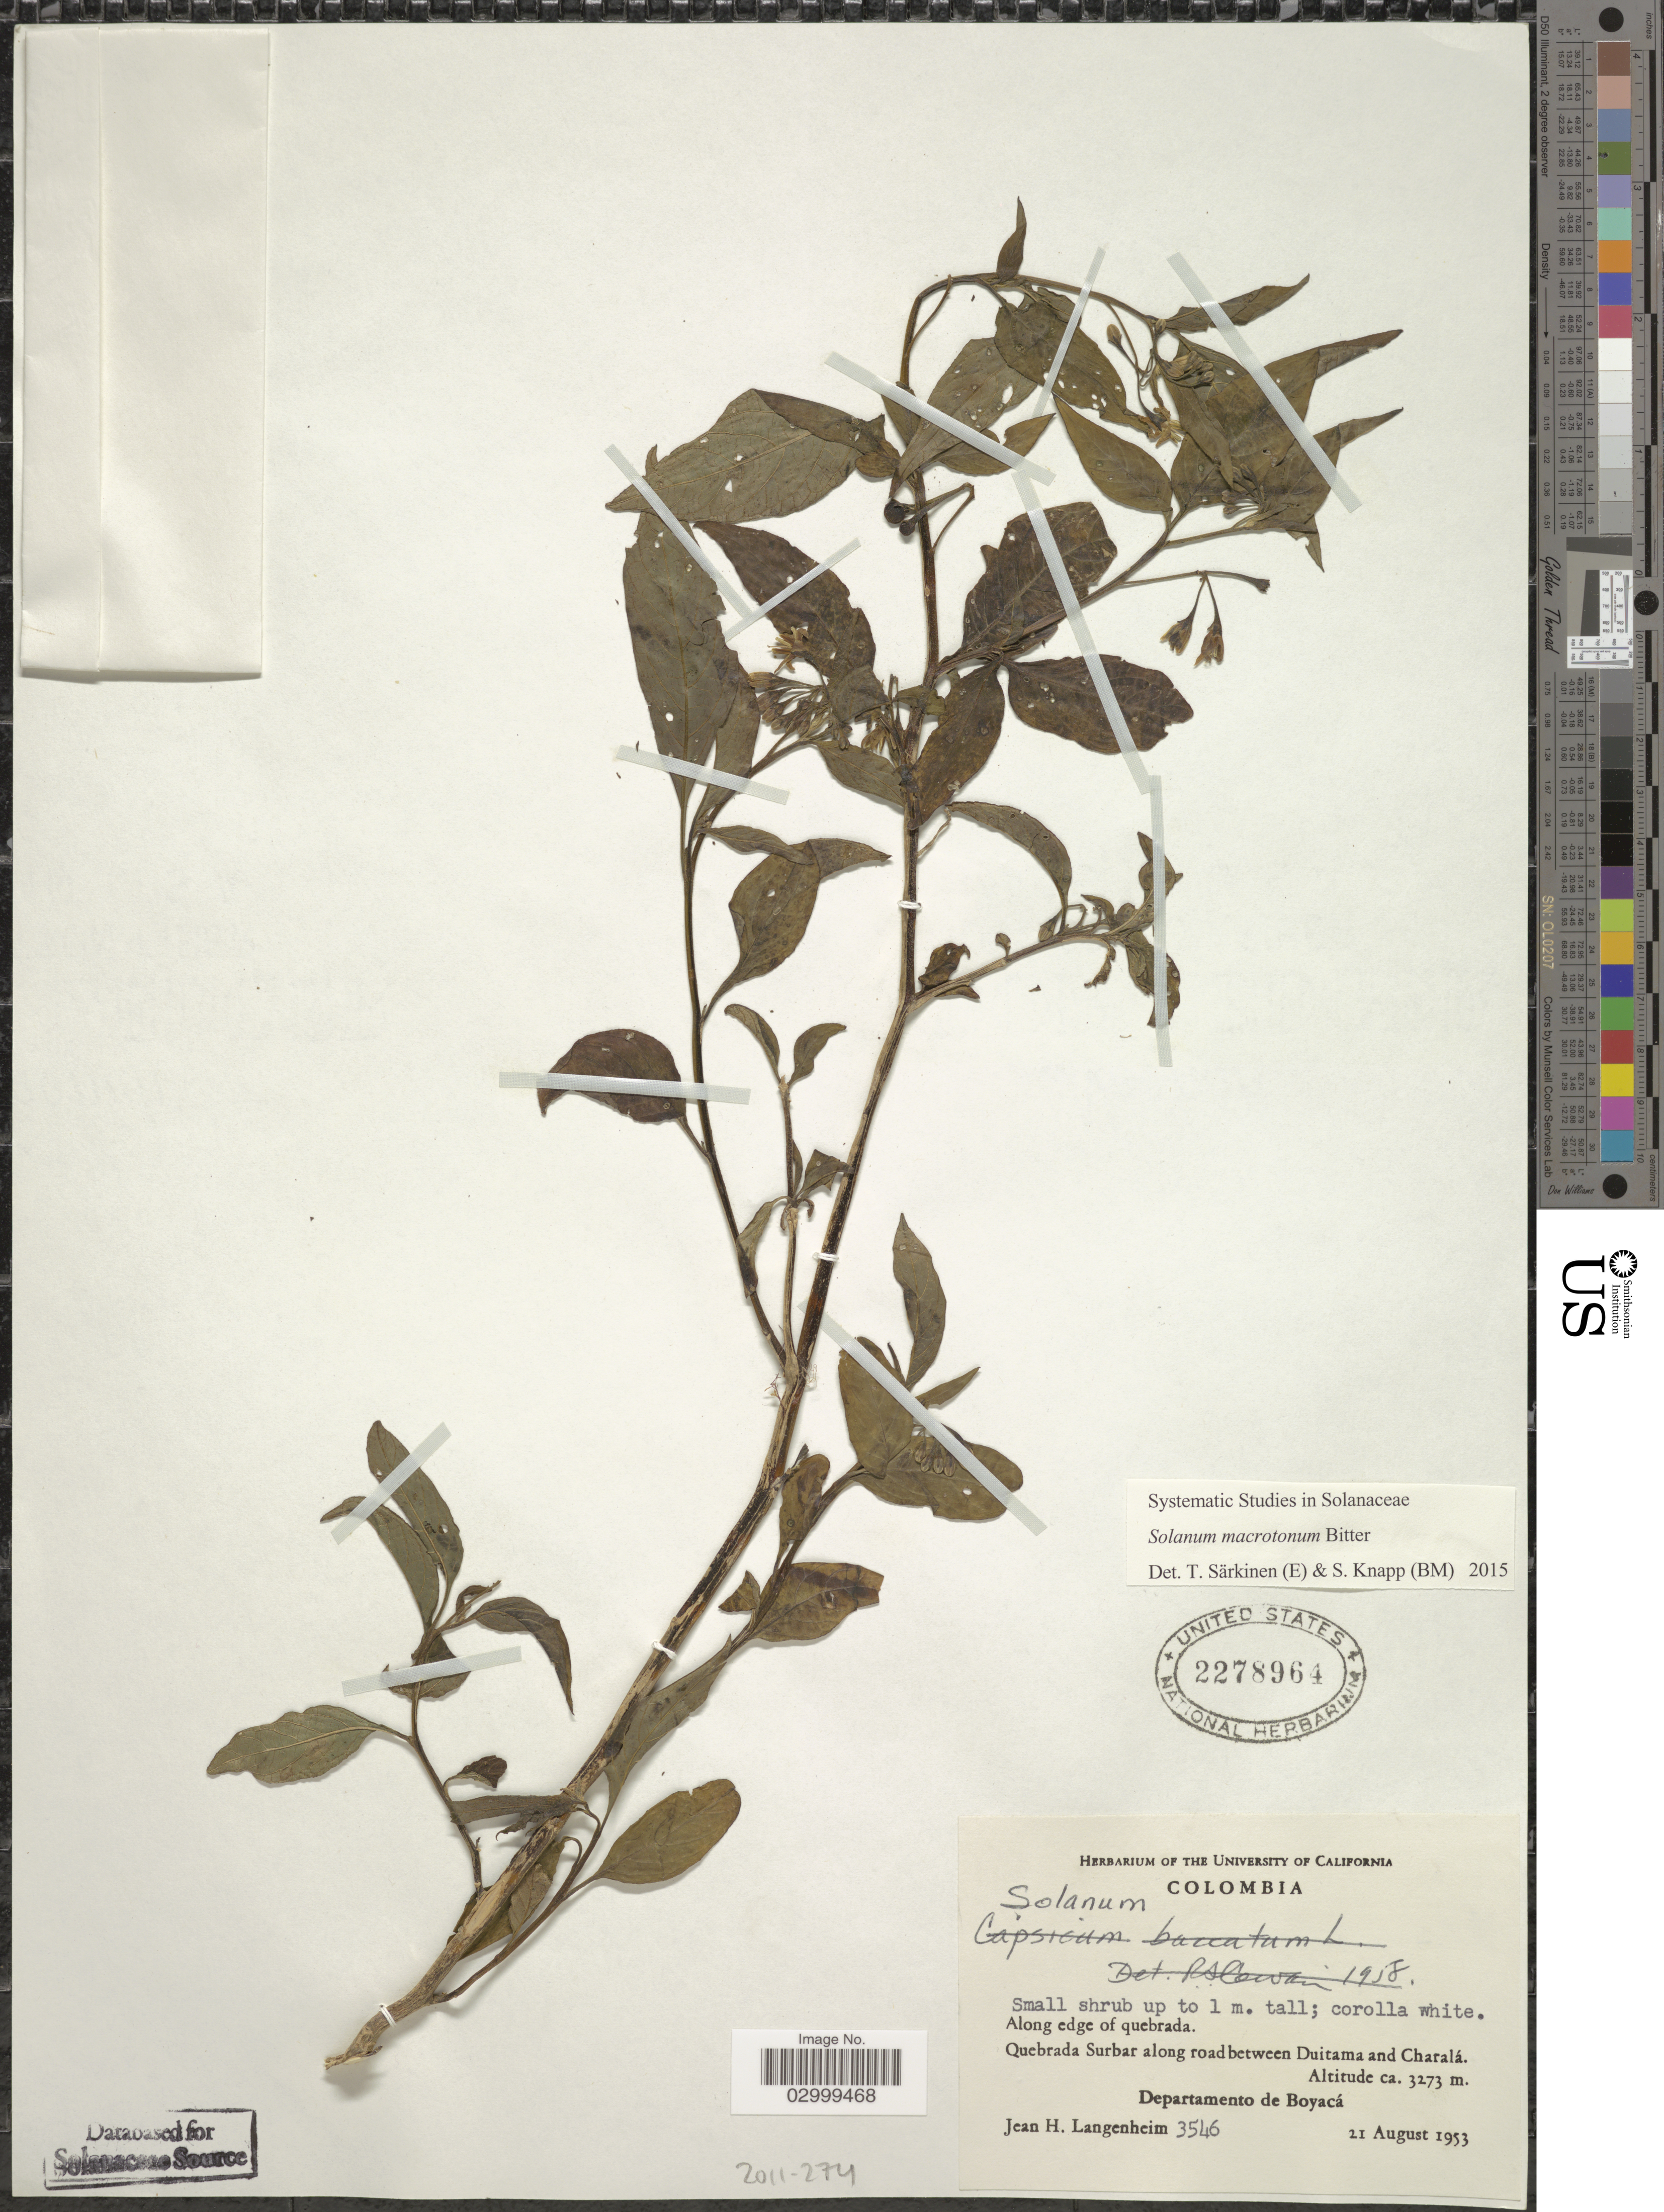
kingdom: Plantae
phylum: Tracheophyta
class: Magnoliopsida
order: Solanales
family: Solanaceae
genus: Solanum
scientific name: Solanum macrotonum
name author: Bitter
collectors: J. H. Langenheim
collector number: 3546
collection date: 1953-08-21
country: Colombia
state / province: Boyacá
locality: Quebrada Surbar along road between Duitama and Charalá. Departamento de Boyacá.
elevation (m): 3273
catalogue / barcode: US 2278964